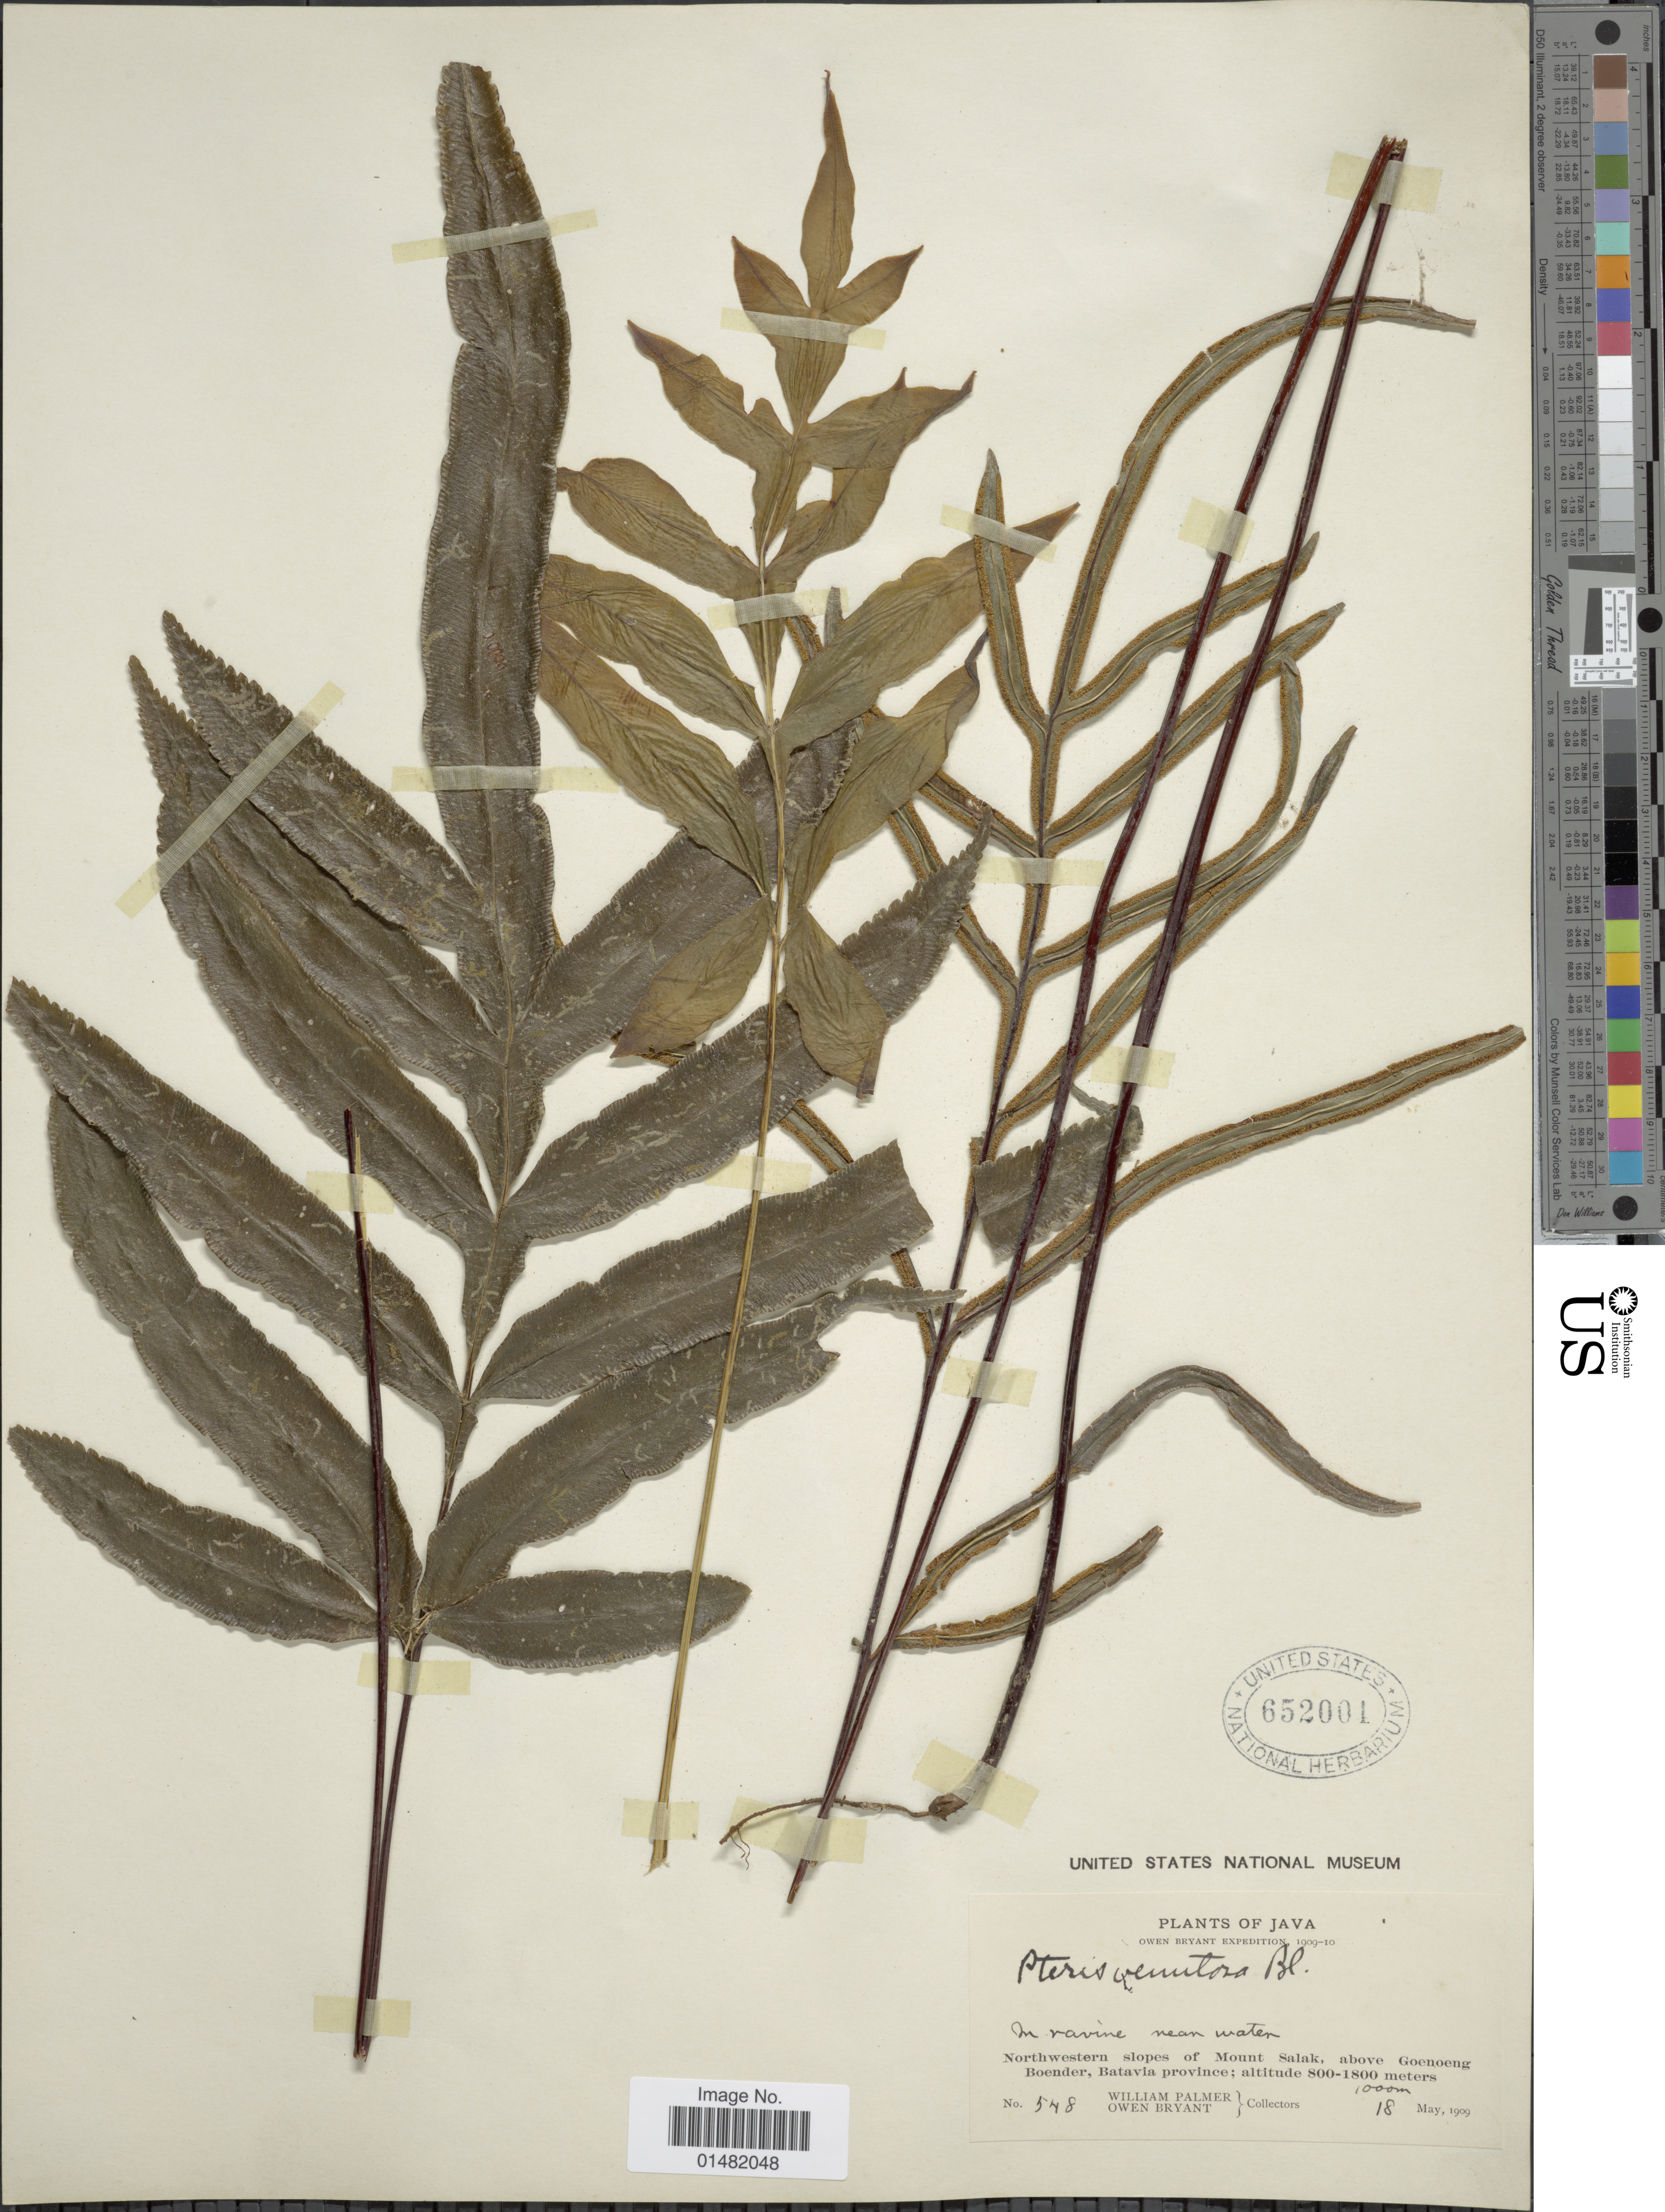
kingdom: Plantae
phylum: Tracheophyta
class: Polypodiopsida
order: Polypodiales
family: Pteridaceae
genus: Pteris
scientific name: Pteris venulosa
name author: Blume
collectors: W. Palmer & O. Bryant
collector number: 548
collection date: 1909-05-18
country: Indonesia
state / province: Java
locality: In ravine near water, Northwestern slopes of Mount Salak, above Goenoeng Boender, Batavia province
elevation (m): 800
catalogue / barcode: US 652001